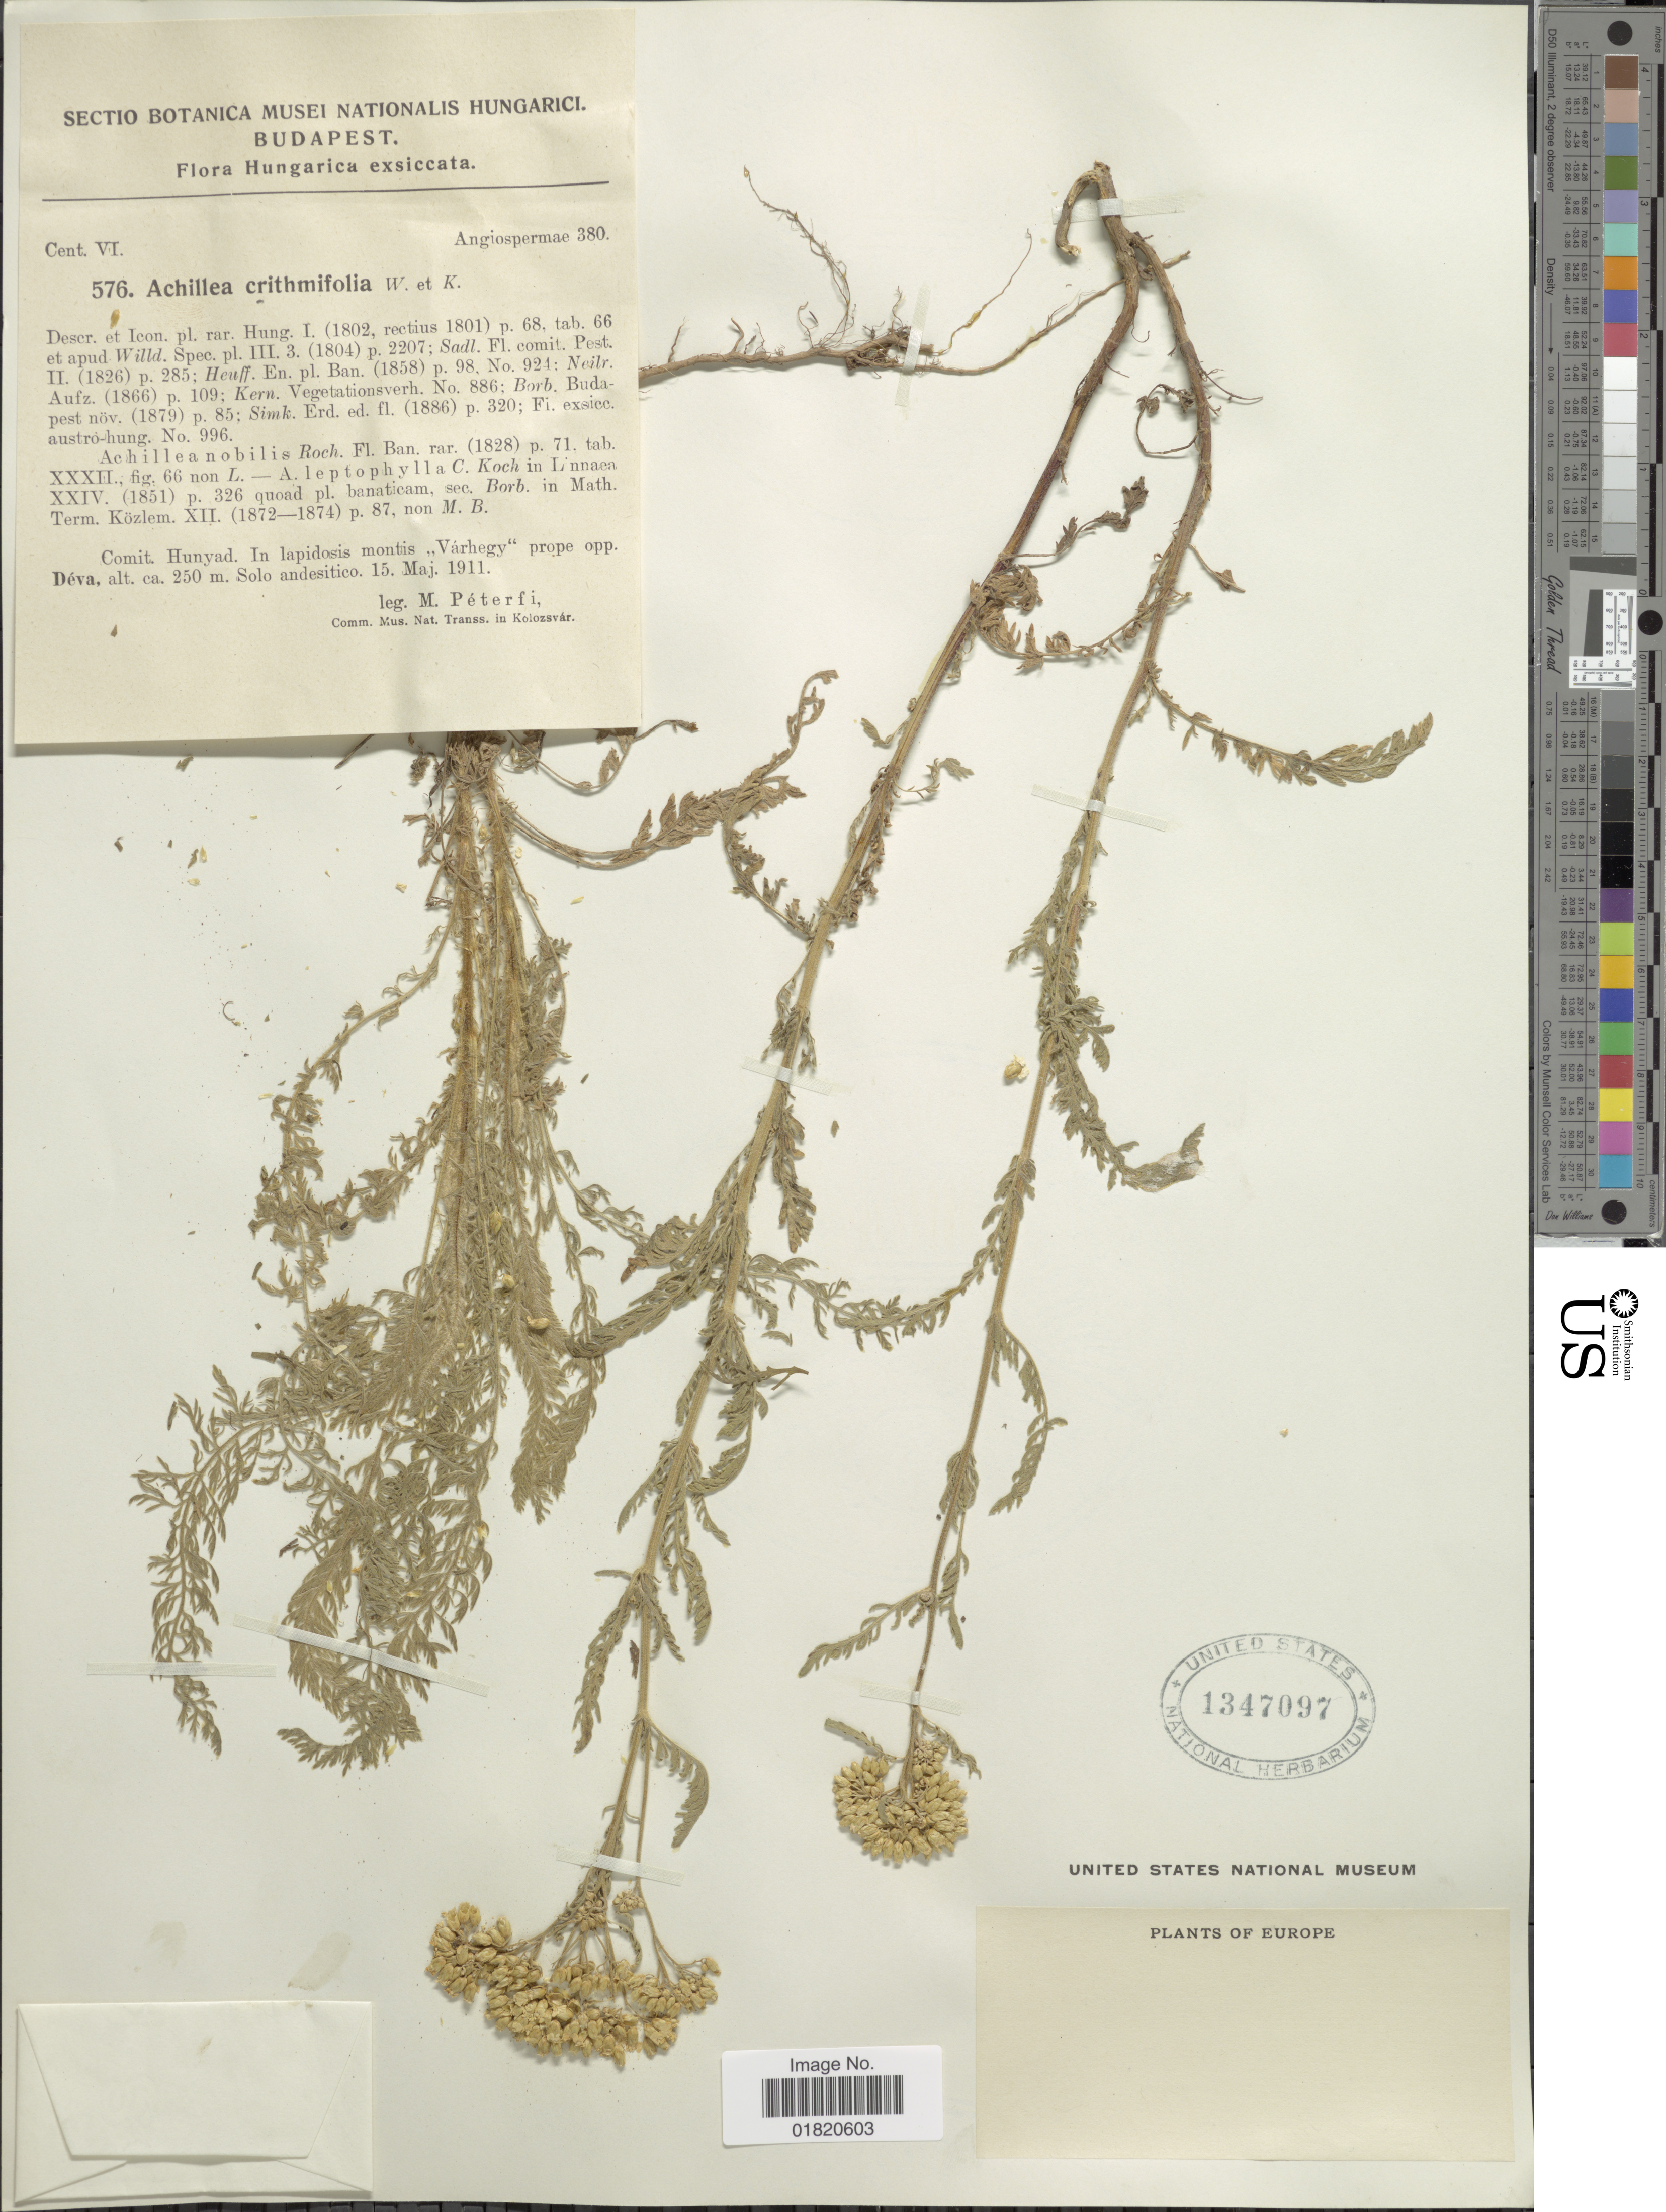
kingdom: Plantae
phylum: Tracheophyta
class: Magnoliopsida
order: Asterales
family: Asteraceae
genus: Achillea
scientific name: Achillea crithmifolia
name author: Waldst. & Kit.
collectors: M. Péterfi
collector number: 576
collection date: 1911-05-15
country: Hungary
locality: Comit. Hunyad. In lapidosis montis "Várhegy" prope opp. Déva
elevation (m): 250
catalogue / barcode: US 1347097